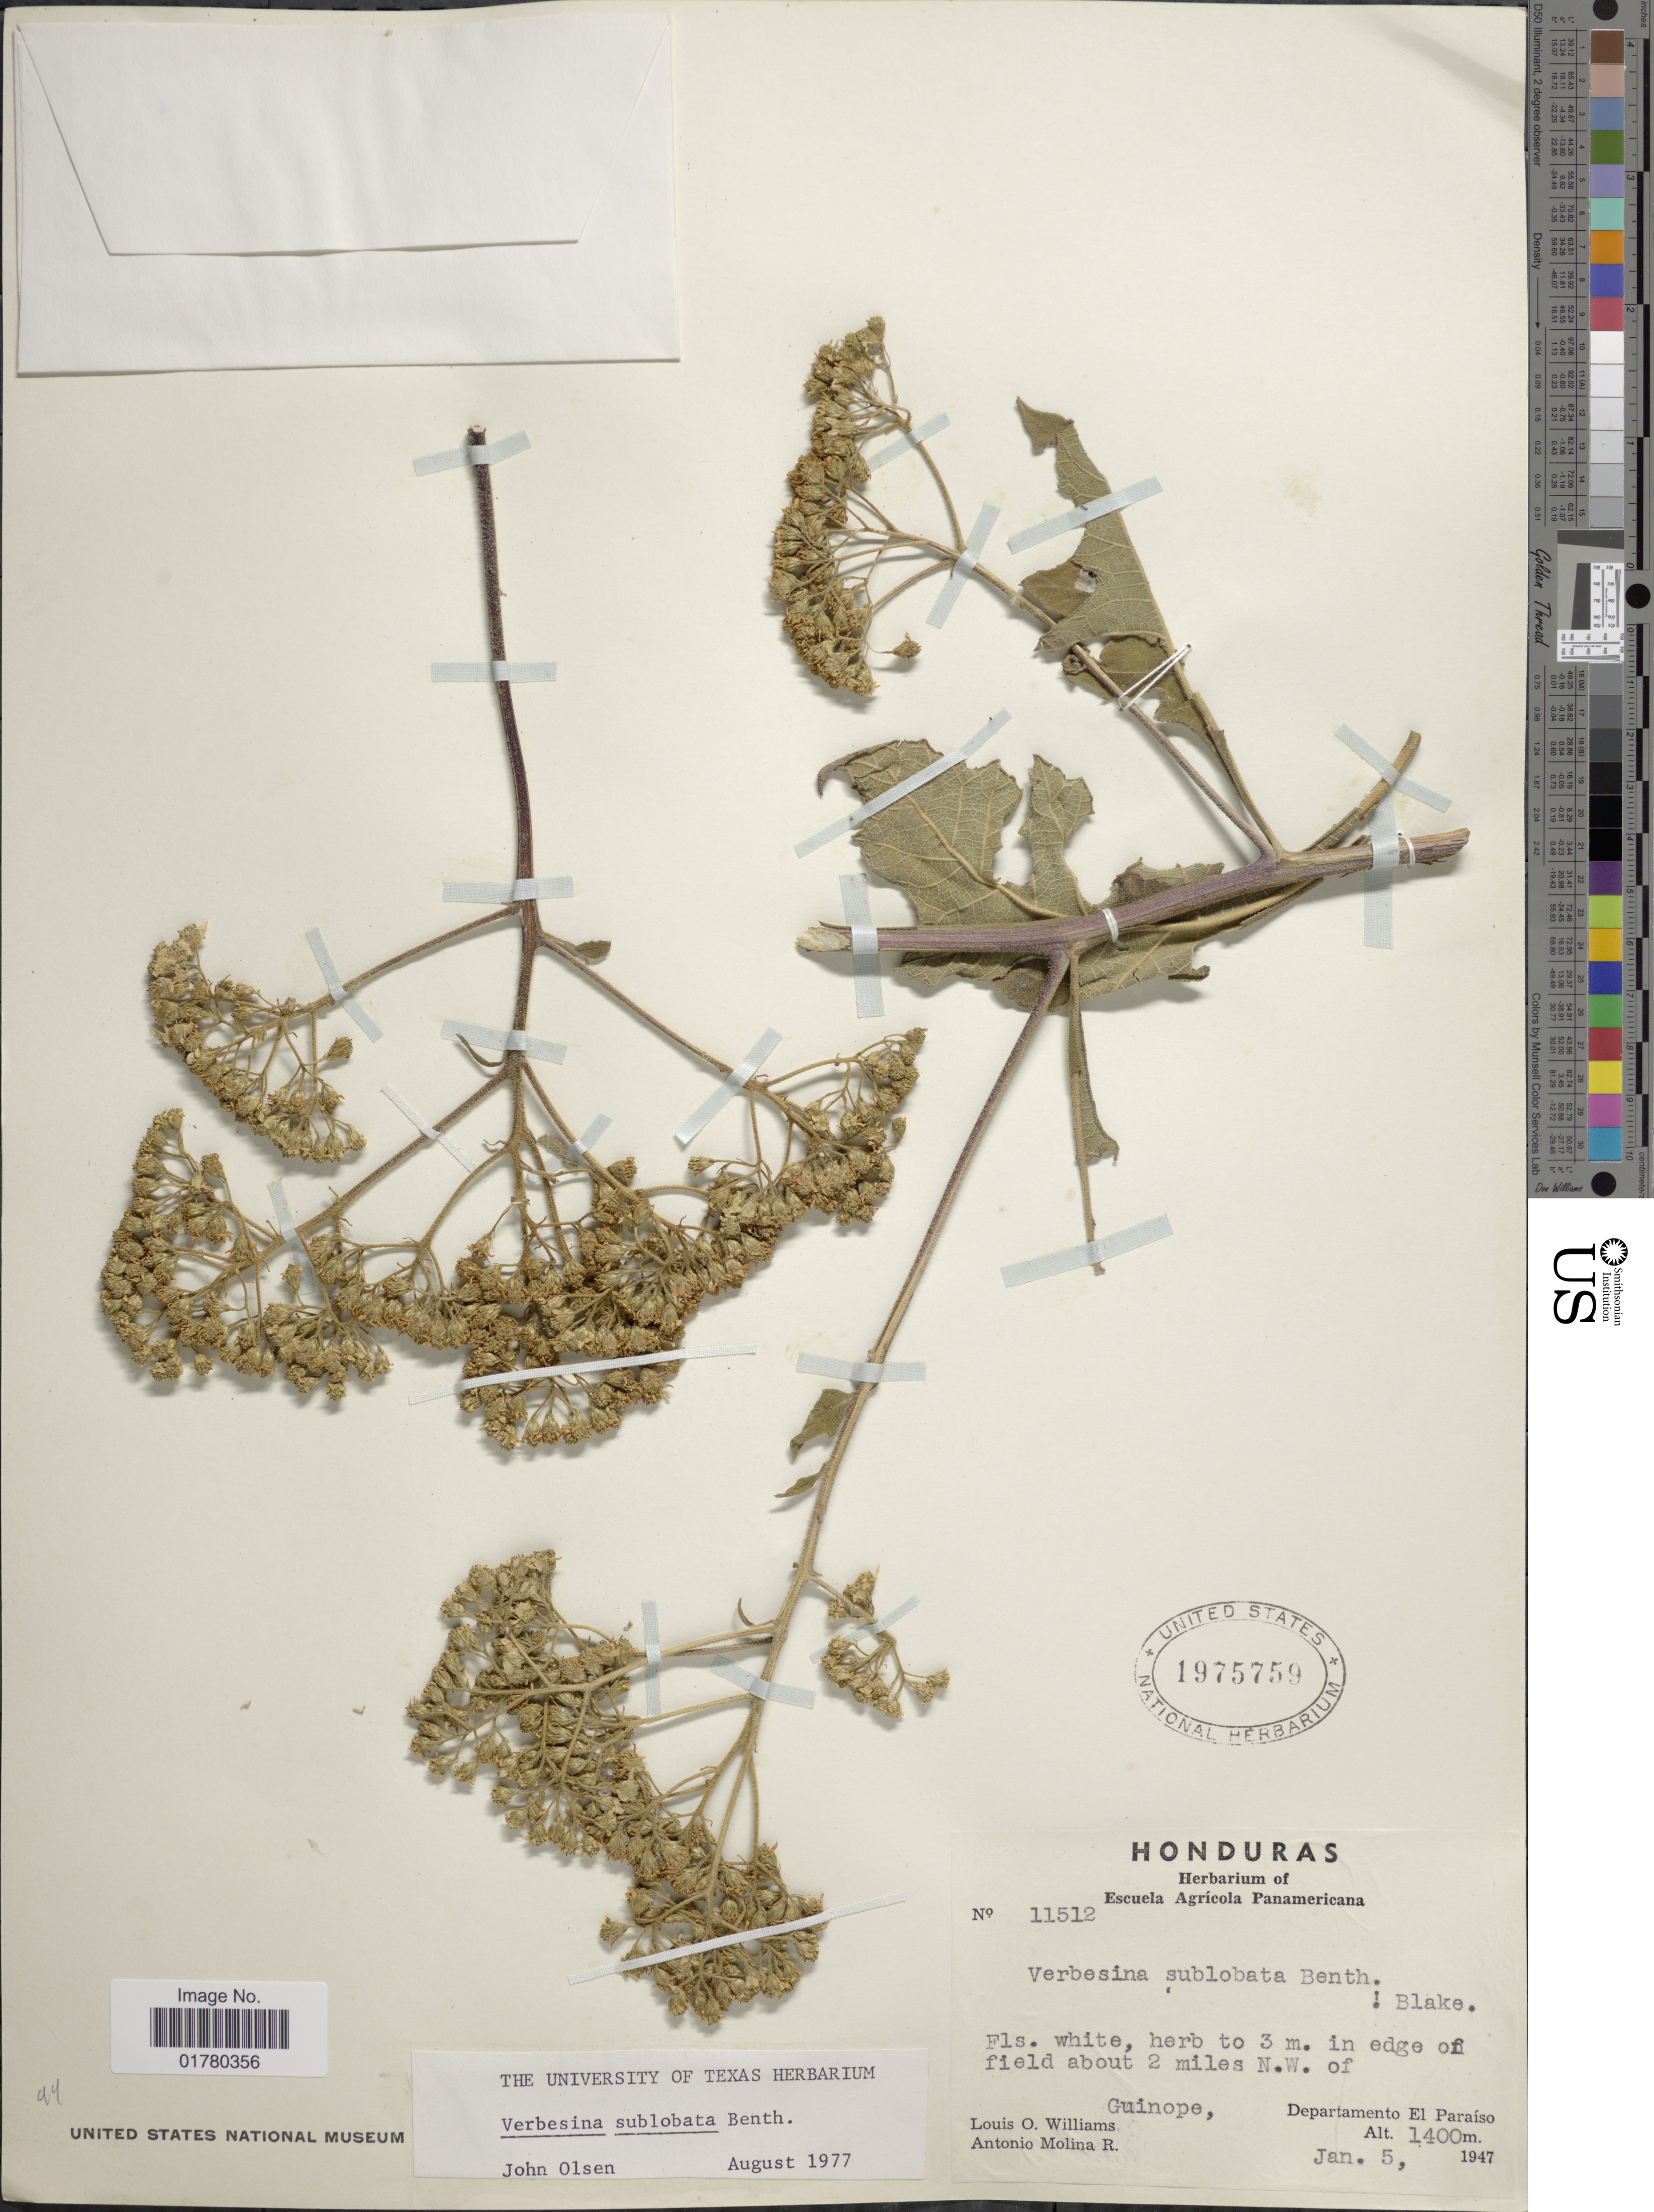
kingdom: Plantae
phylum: Tracheophyta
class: Magnoliopsida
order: Asterales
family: Asteraceae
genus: Verbesina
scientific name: Verbesina turbacensis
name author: Kunth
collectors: L. O. Williams & A. Molina R.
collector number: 11512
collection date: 1947-01-05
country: Honduras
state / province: El Paraíso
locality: In edge of field about 2 miles N.W. of Guinope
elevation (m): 1400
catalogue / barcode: US 1975759